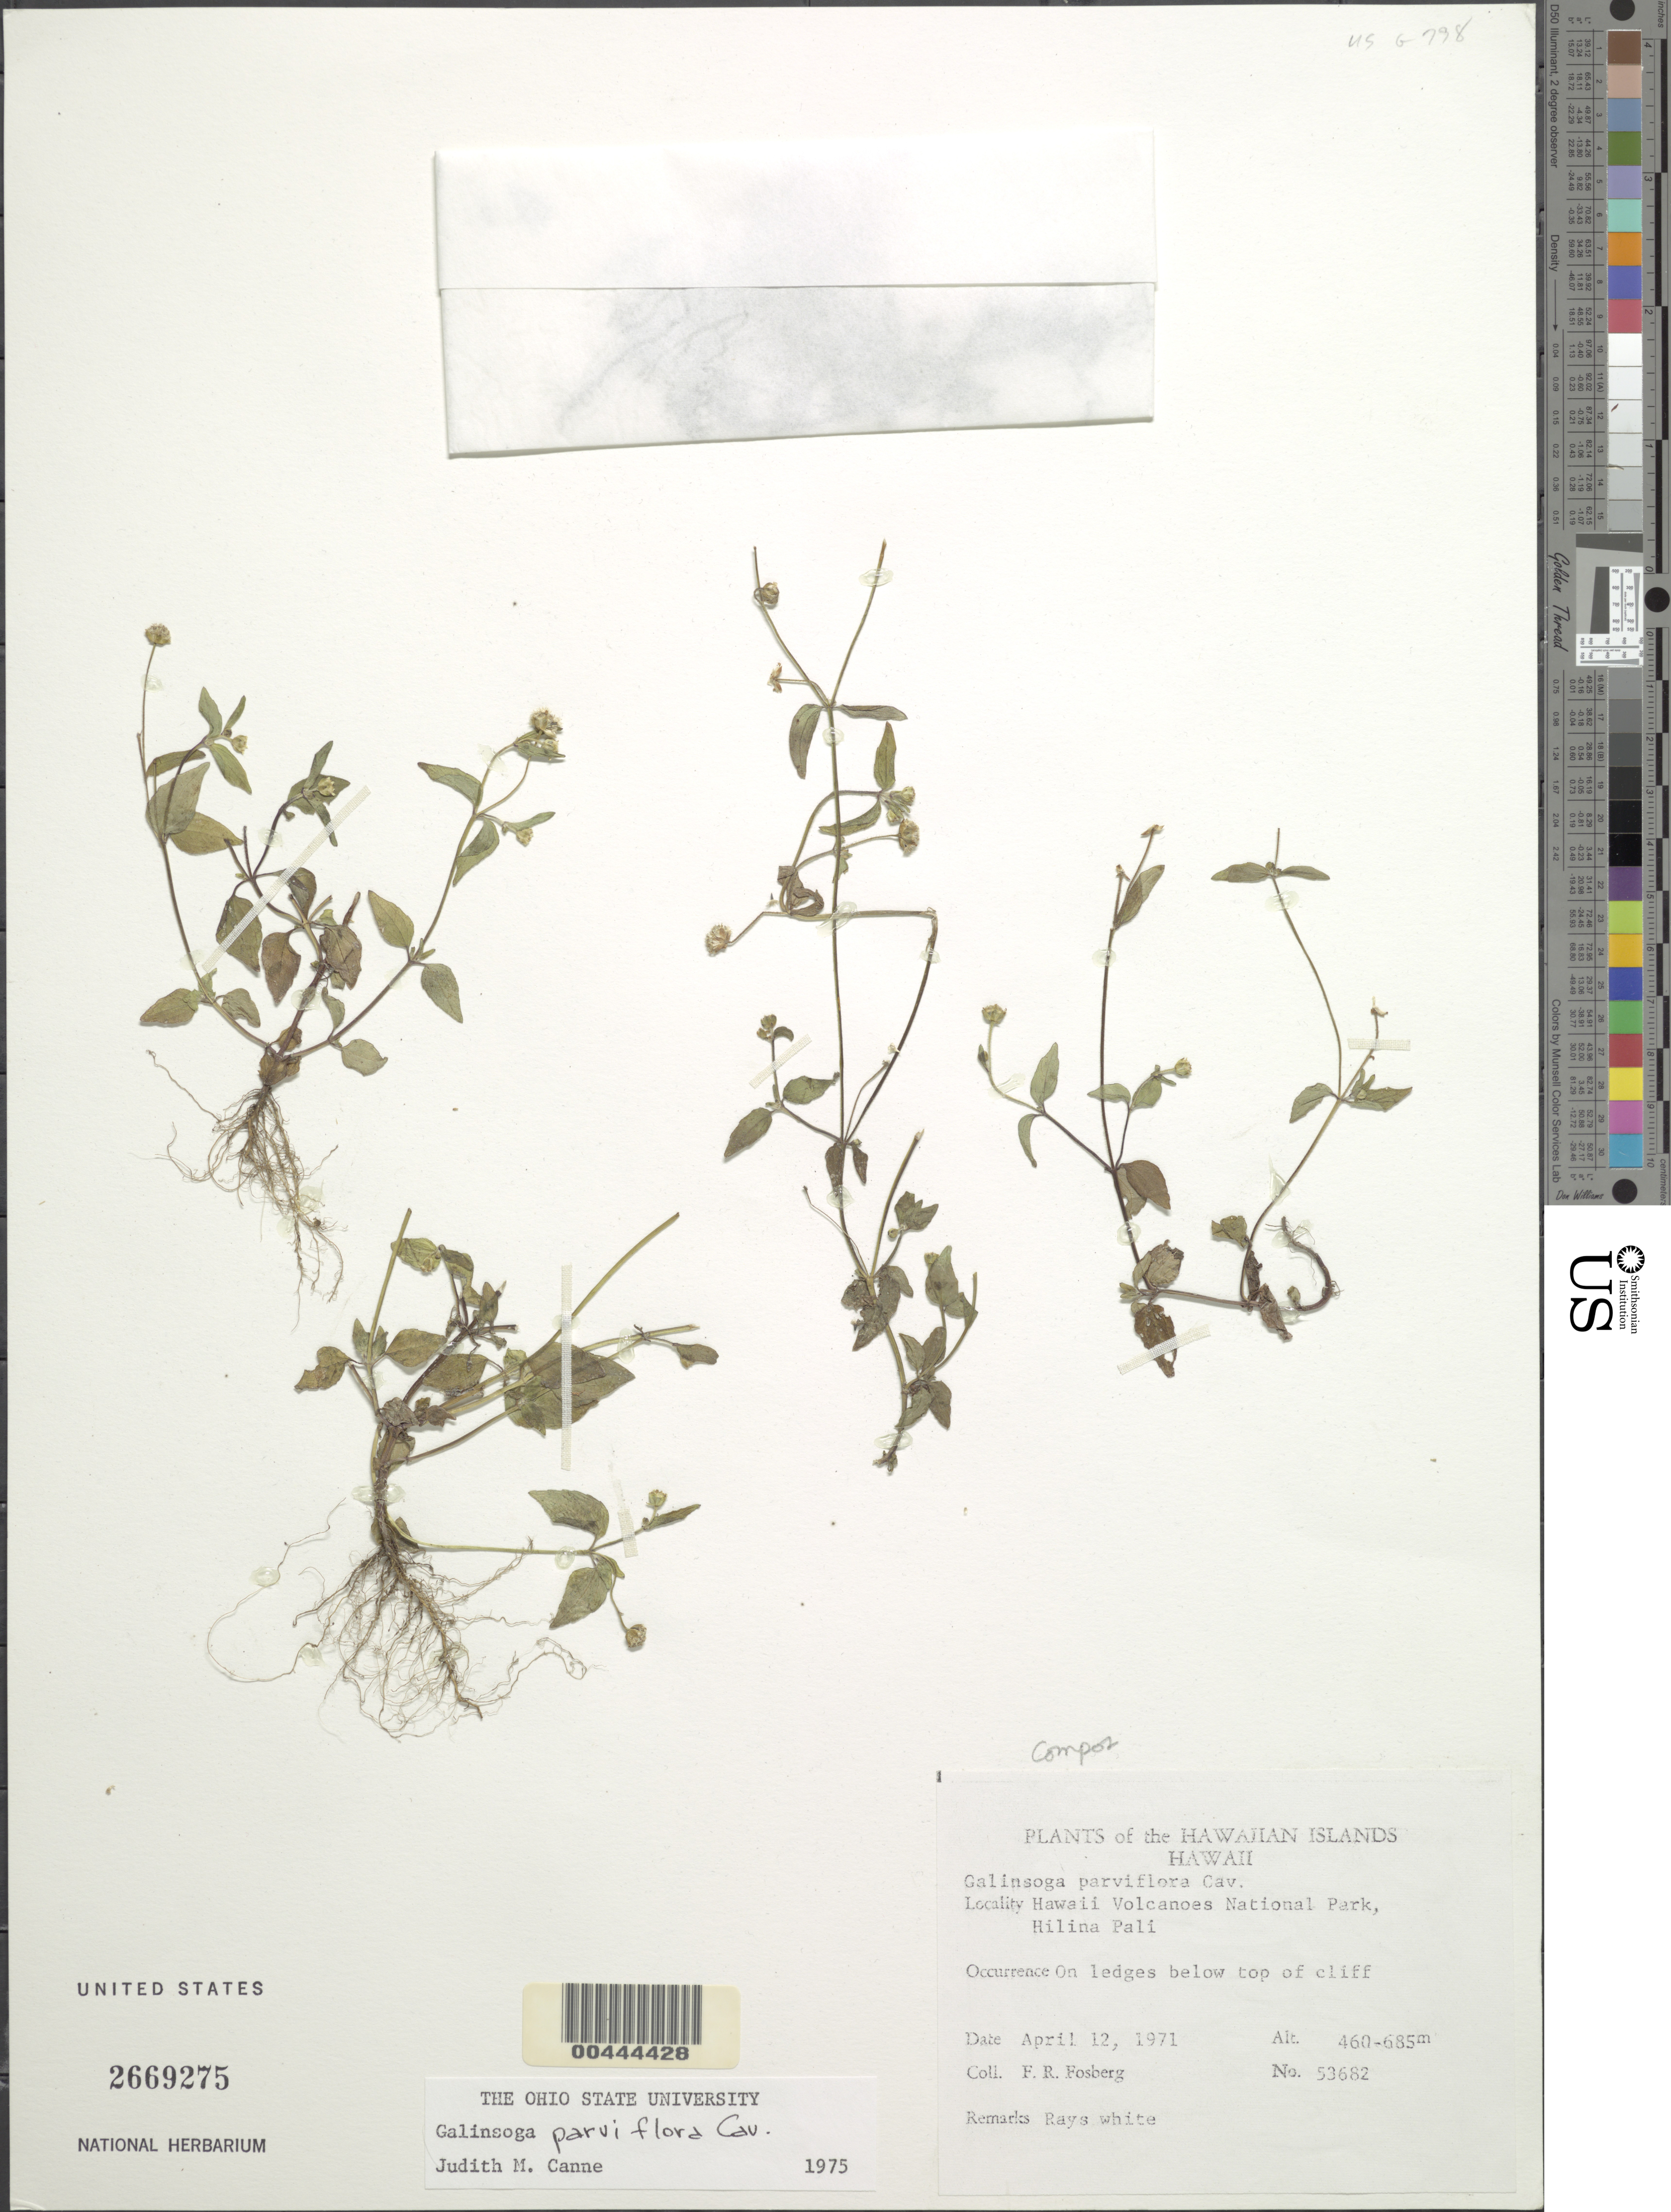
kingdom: Plantae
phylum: Tracheophyta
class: Magnoliopsida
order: Asterales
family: Asteraceae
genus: Galinsoga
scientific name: Galinsoga parviflora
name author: Cav.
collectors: F. R. Fosberg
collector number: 53682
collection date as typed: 12 Apr 1971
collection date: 1971-04-12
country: United States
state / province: Hawaii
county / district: Hawaii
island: Hawaii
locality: Hawaii Volcanoes National Park, Hilina Pali. On ledges below top of cliff.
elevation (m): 460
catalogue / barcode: US 2669275